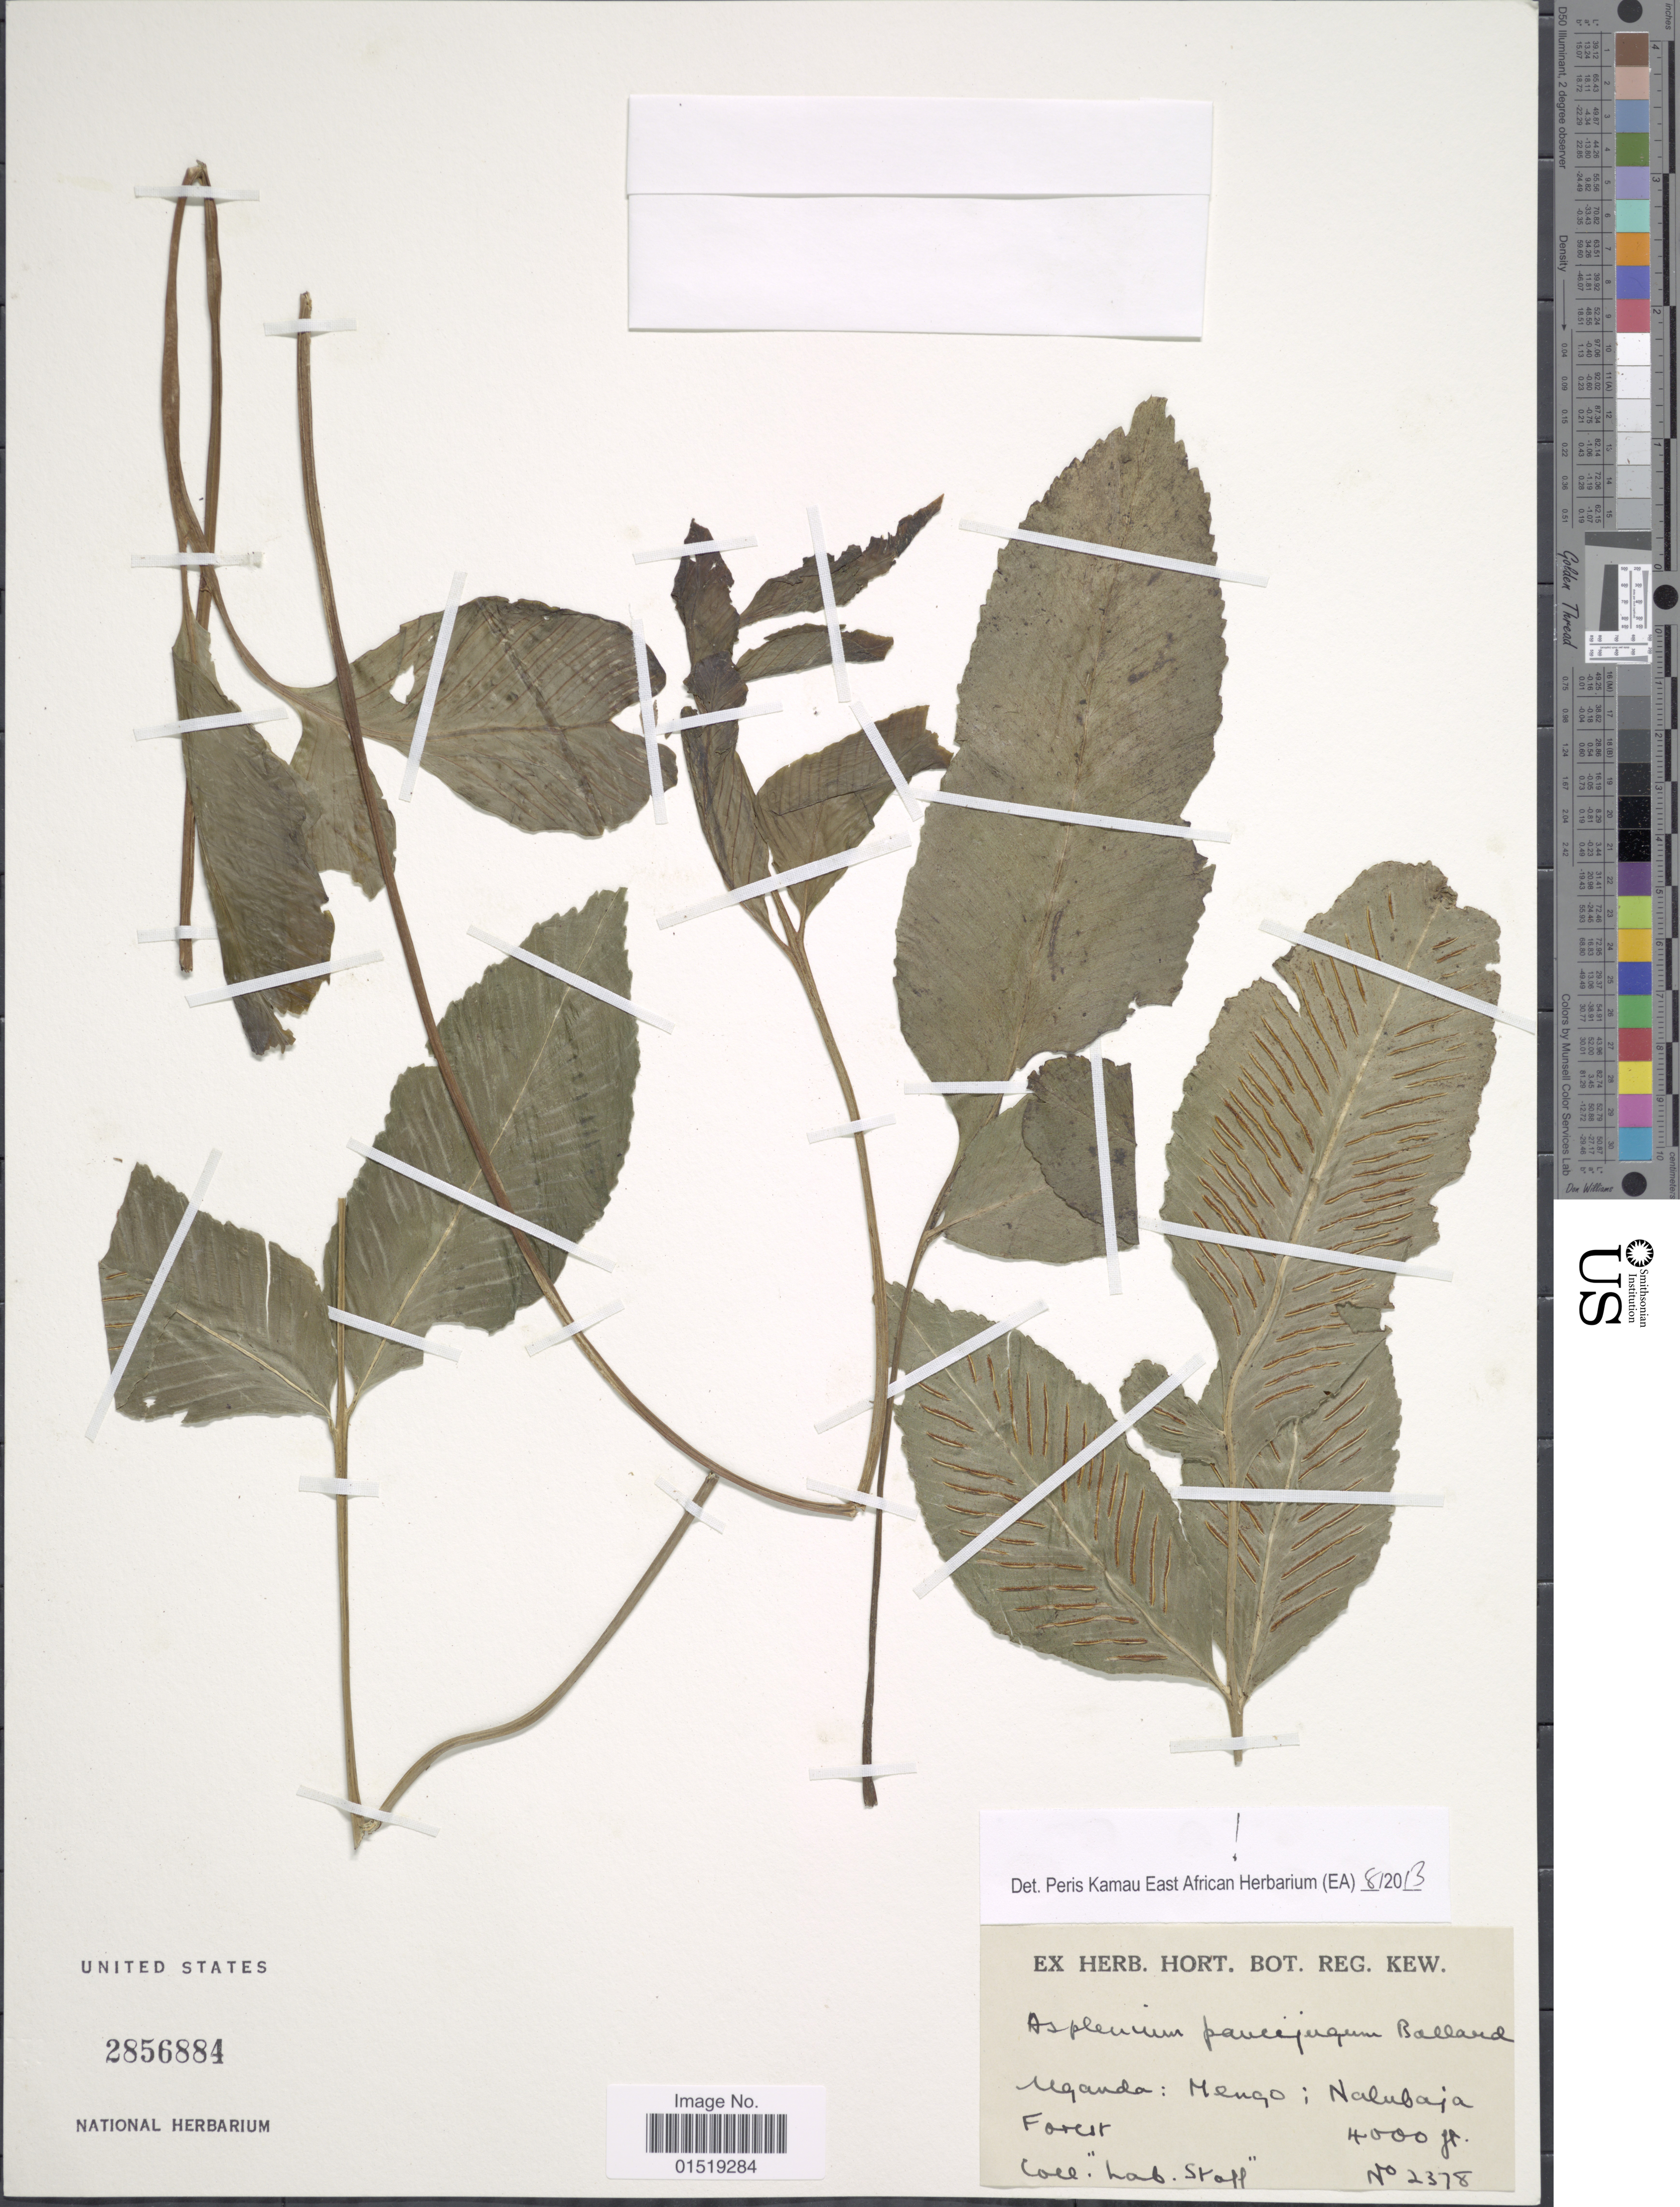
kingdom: Plantae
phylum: Tracheophyta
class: Polypodiopsida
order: Polypodiales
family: Aspleniaceae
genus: Asplenium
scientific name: Asplenium paucijugum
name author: Ballard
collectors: Staff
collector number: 2378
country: Uganda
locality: Mengo; Nalubaja Forest. [interpreted]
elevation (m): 1219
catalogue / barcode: US 2856884